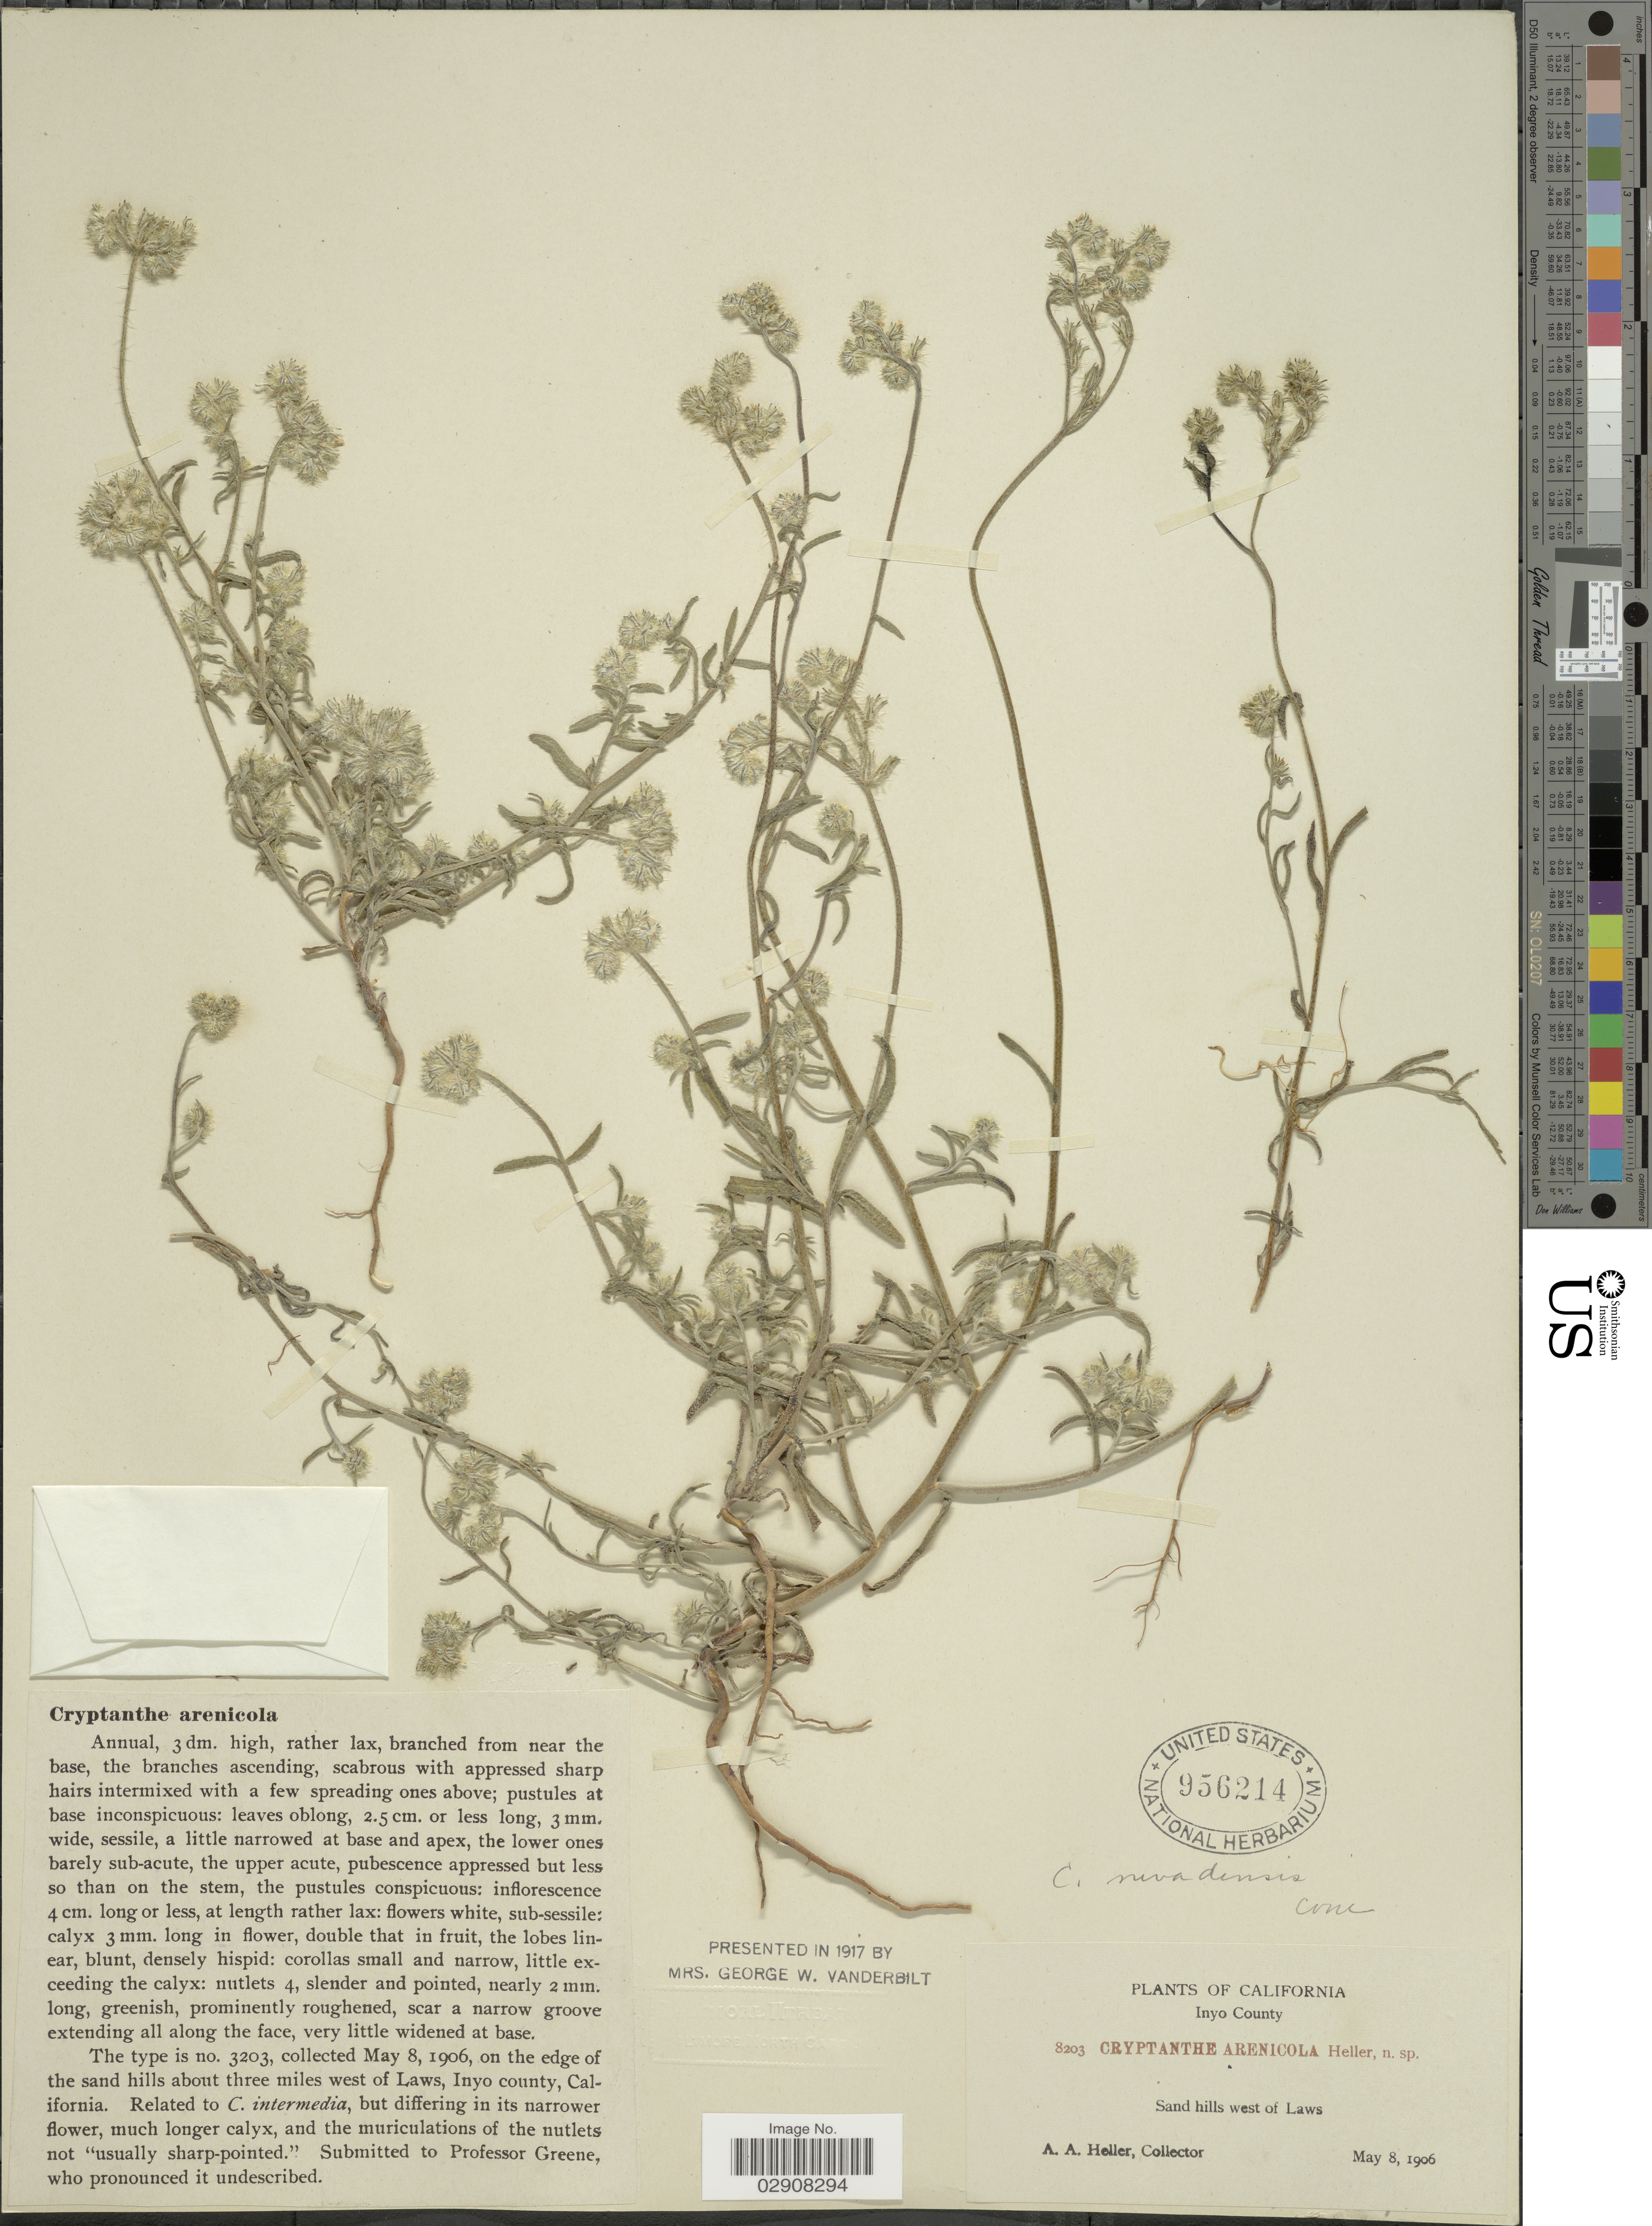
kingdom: Plantae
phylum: Tracheophyta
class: Magnoliopsida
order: Boraginales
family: Boraginaceae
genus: Cryptantha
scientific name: Cryptantha nevadensis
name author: A. Nelson & P.B. Kenn.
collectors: A. A. Heller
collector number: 8203/3203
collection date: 1906-05-08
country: United States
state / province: California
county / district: Inyo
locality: On the edge of the sand hills about three miles west of Laws, Inyo County, California.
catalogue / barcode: US 956214